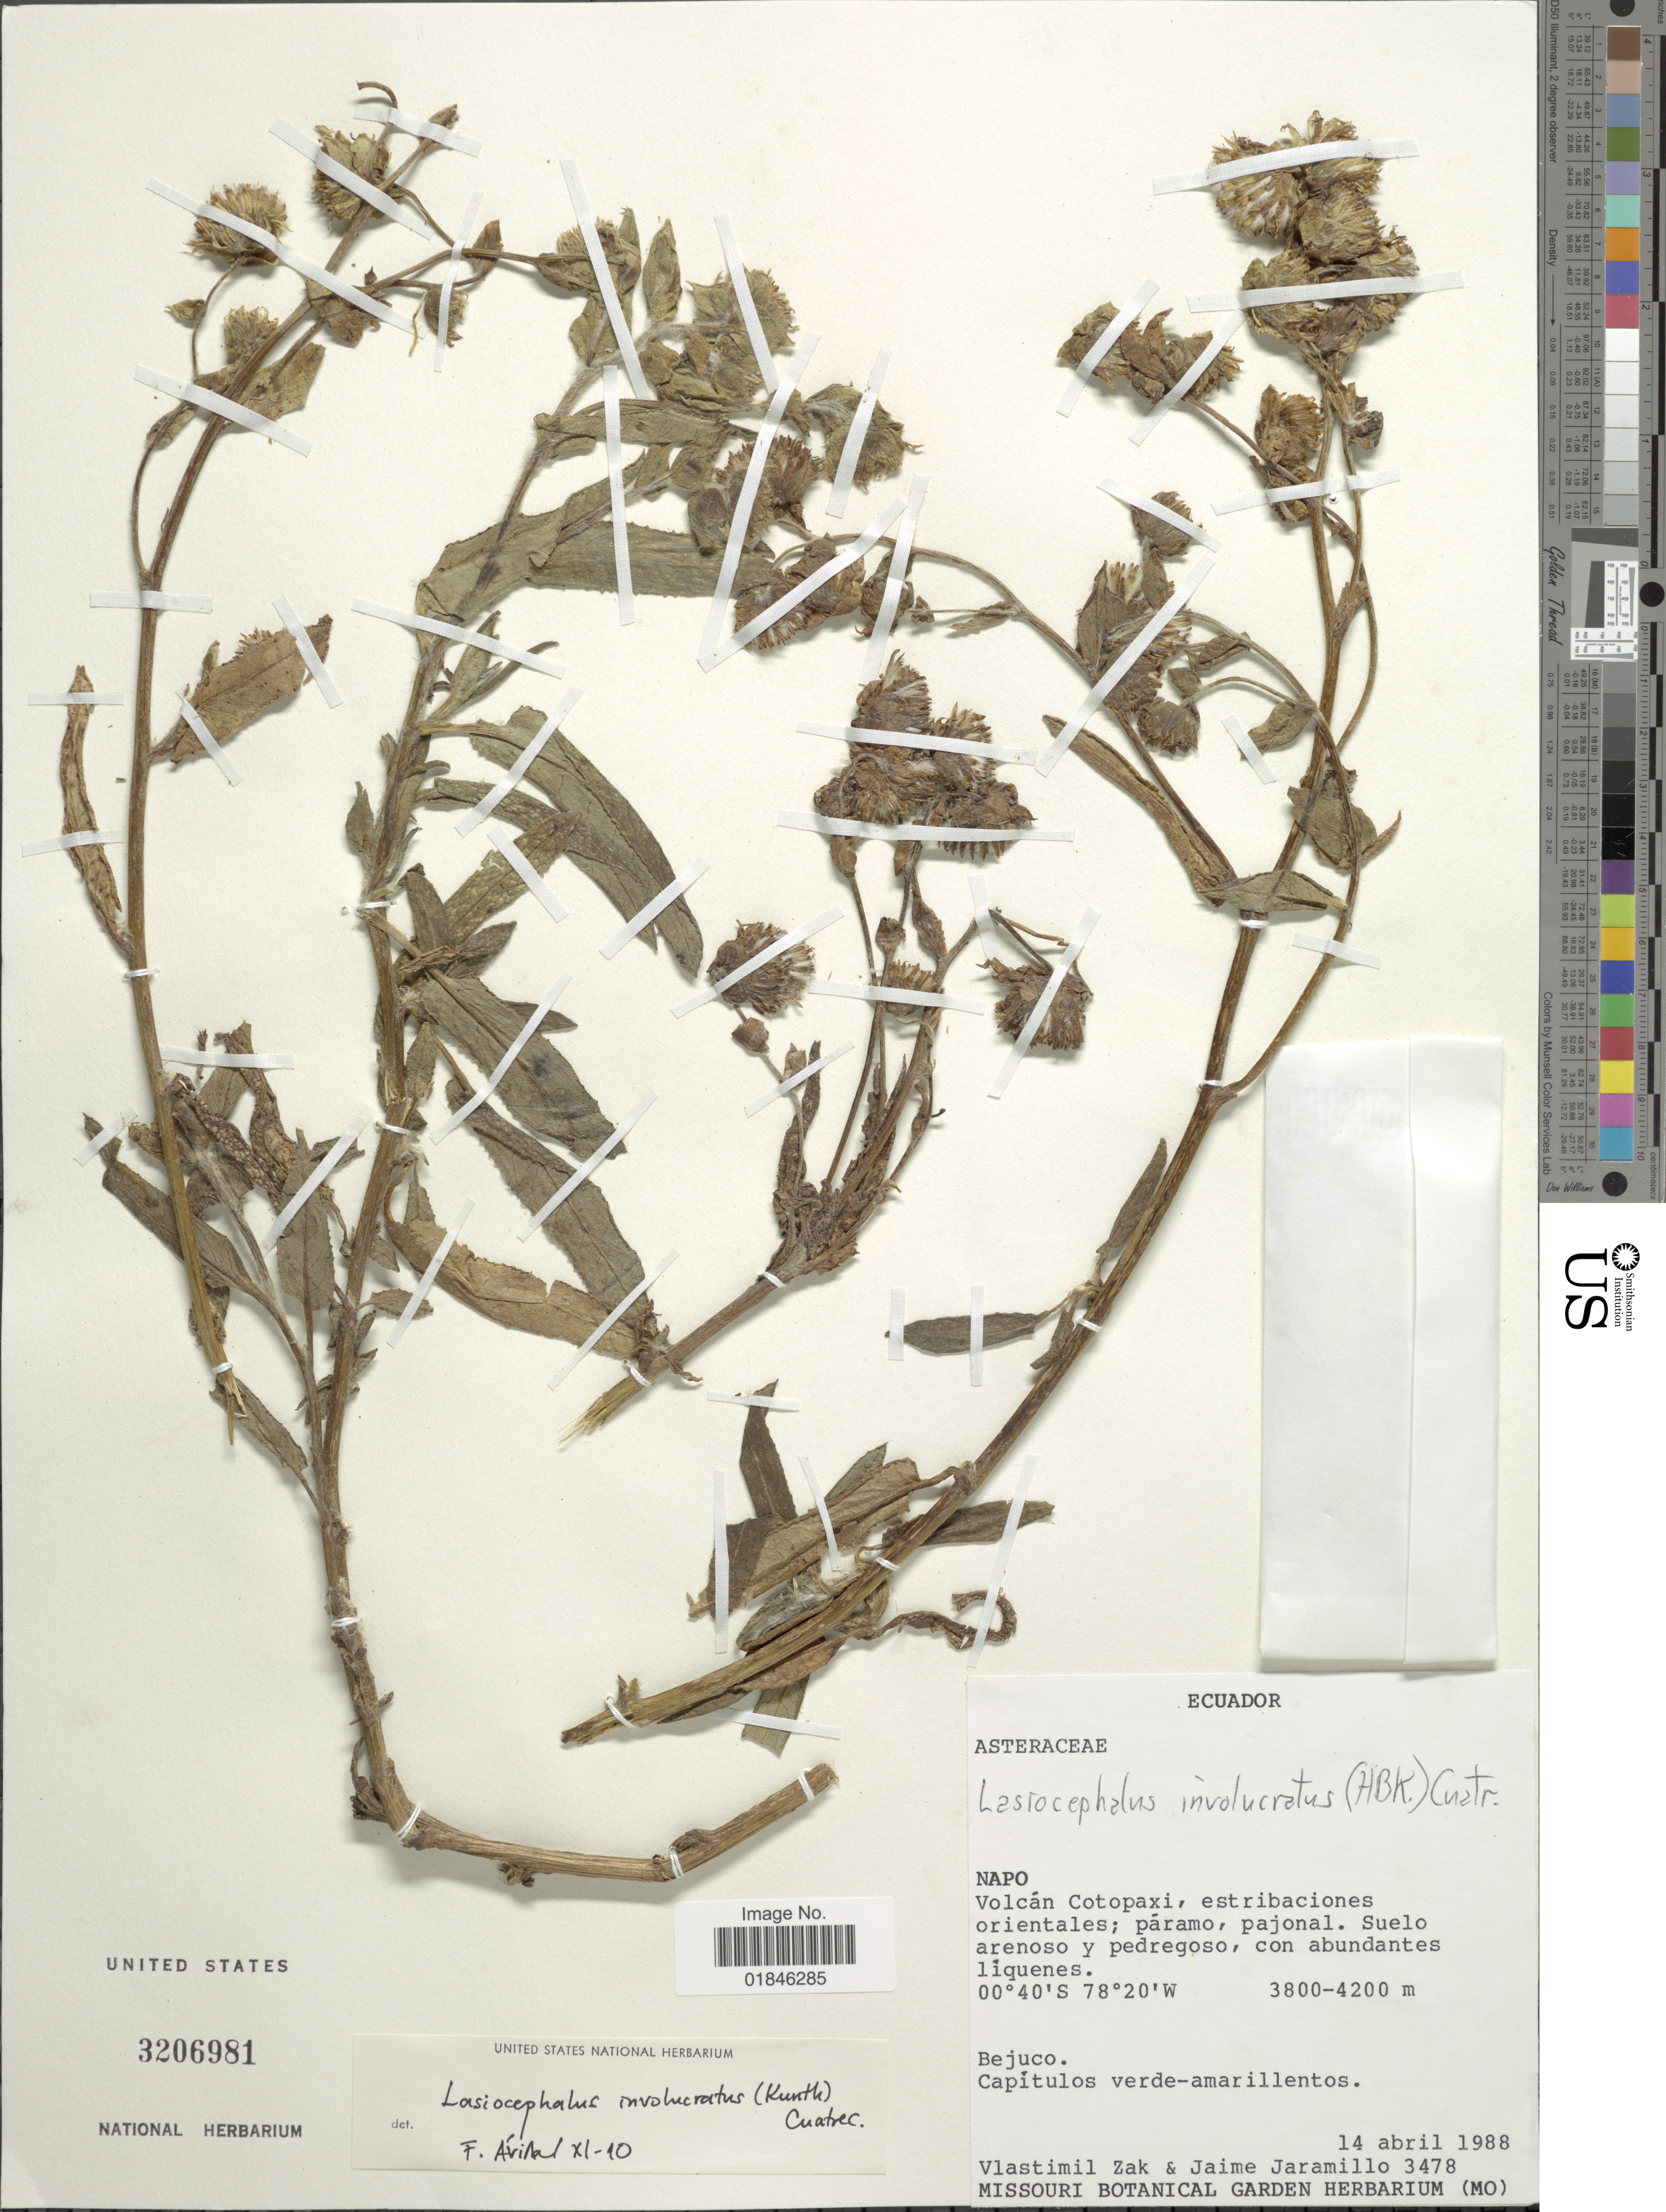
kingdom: Plantae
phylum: Tracheophyta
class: Magnoliopsida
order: Asterales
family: Asteraceae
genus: Senecio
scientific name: Senecio involucratus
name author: (Kunth) DC.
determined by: Salomon, Luciana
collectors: V. Zak & J. Jaramillo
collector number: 3478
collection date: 1988-04-14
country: Ecuador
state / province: Napo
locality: Napo. Volcán Cotopaxi, estribaciones orientales; páramo, pajonal. Suelo arenoso y pedregoso, con abundantes líquenes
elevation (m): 3800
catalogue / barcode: US 3206981